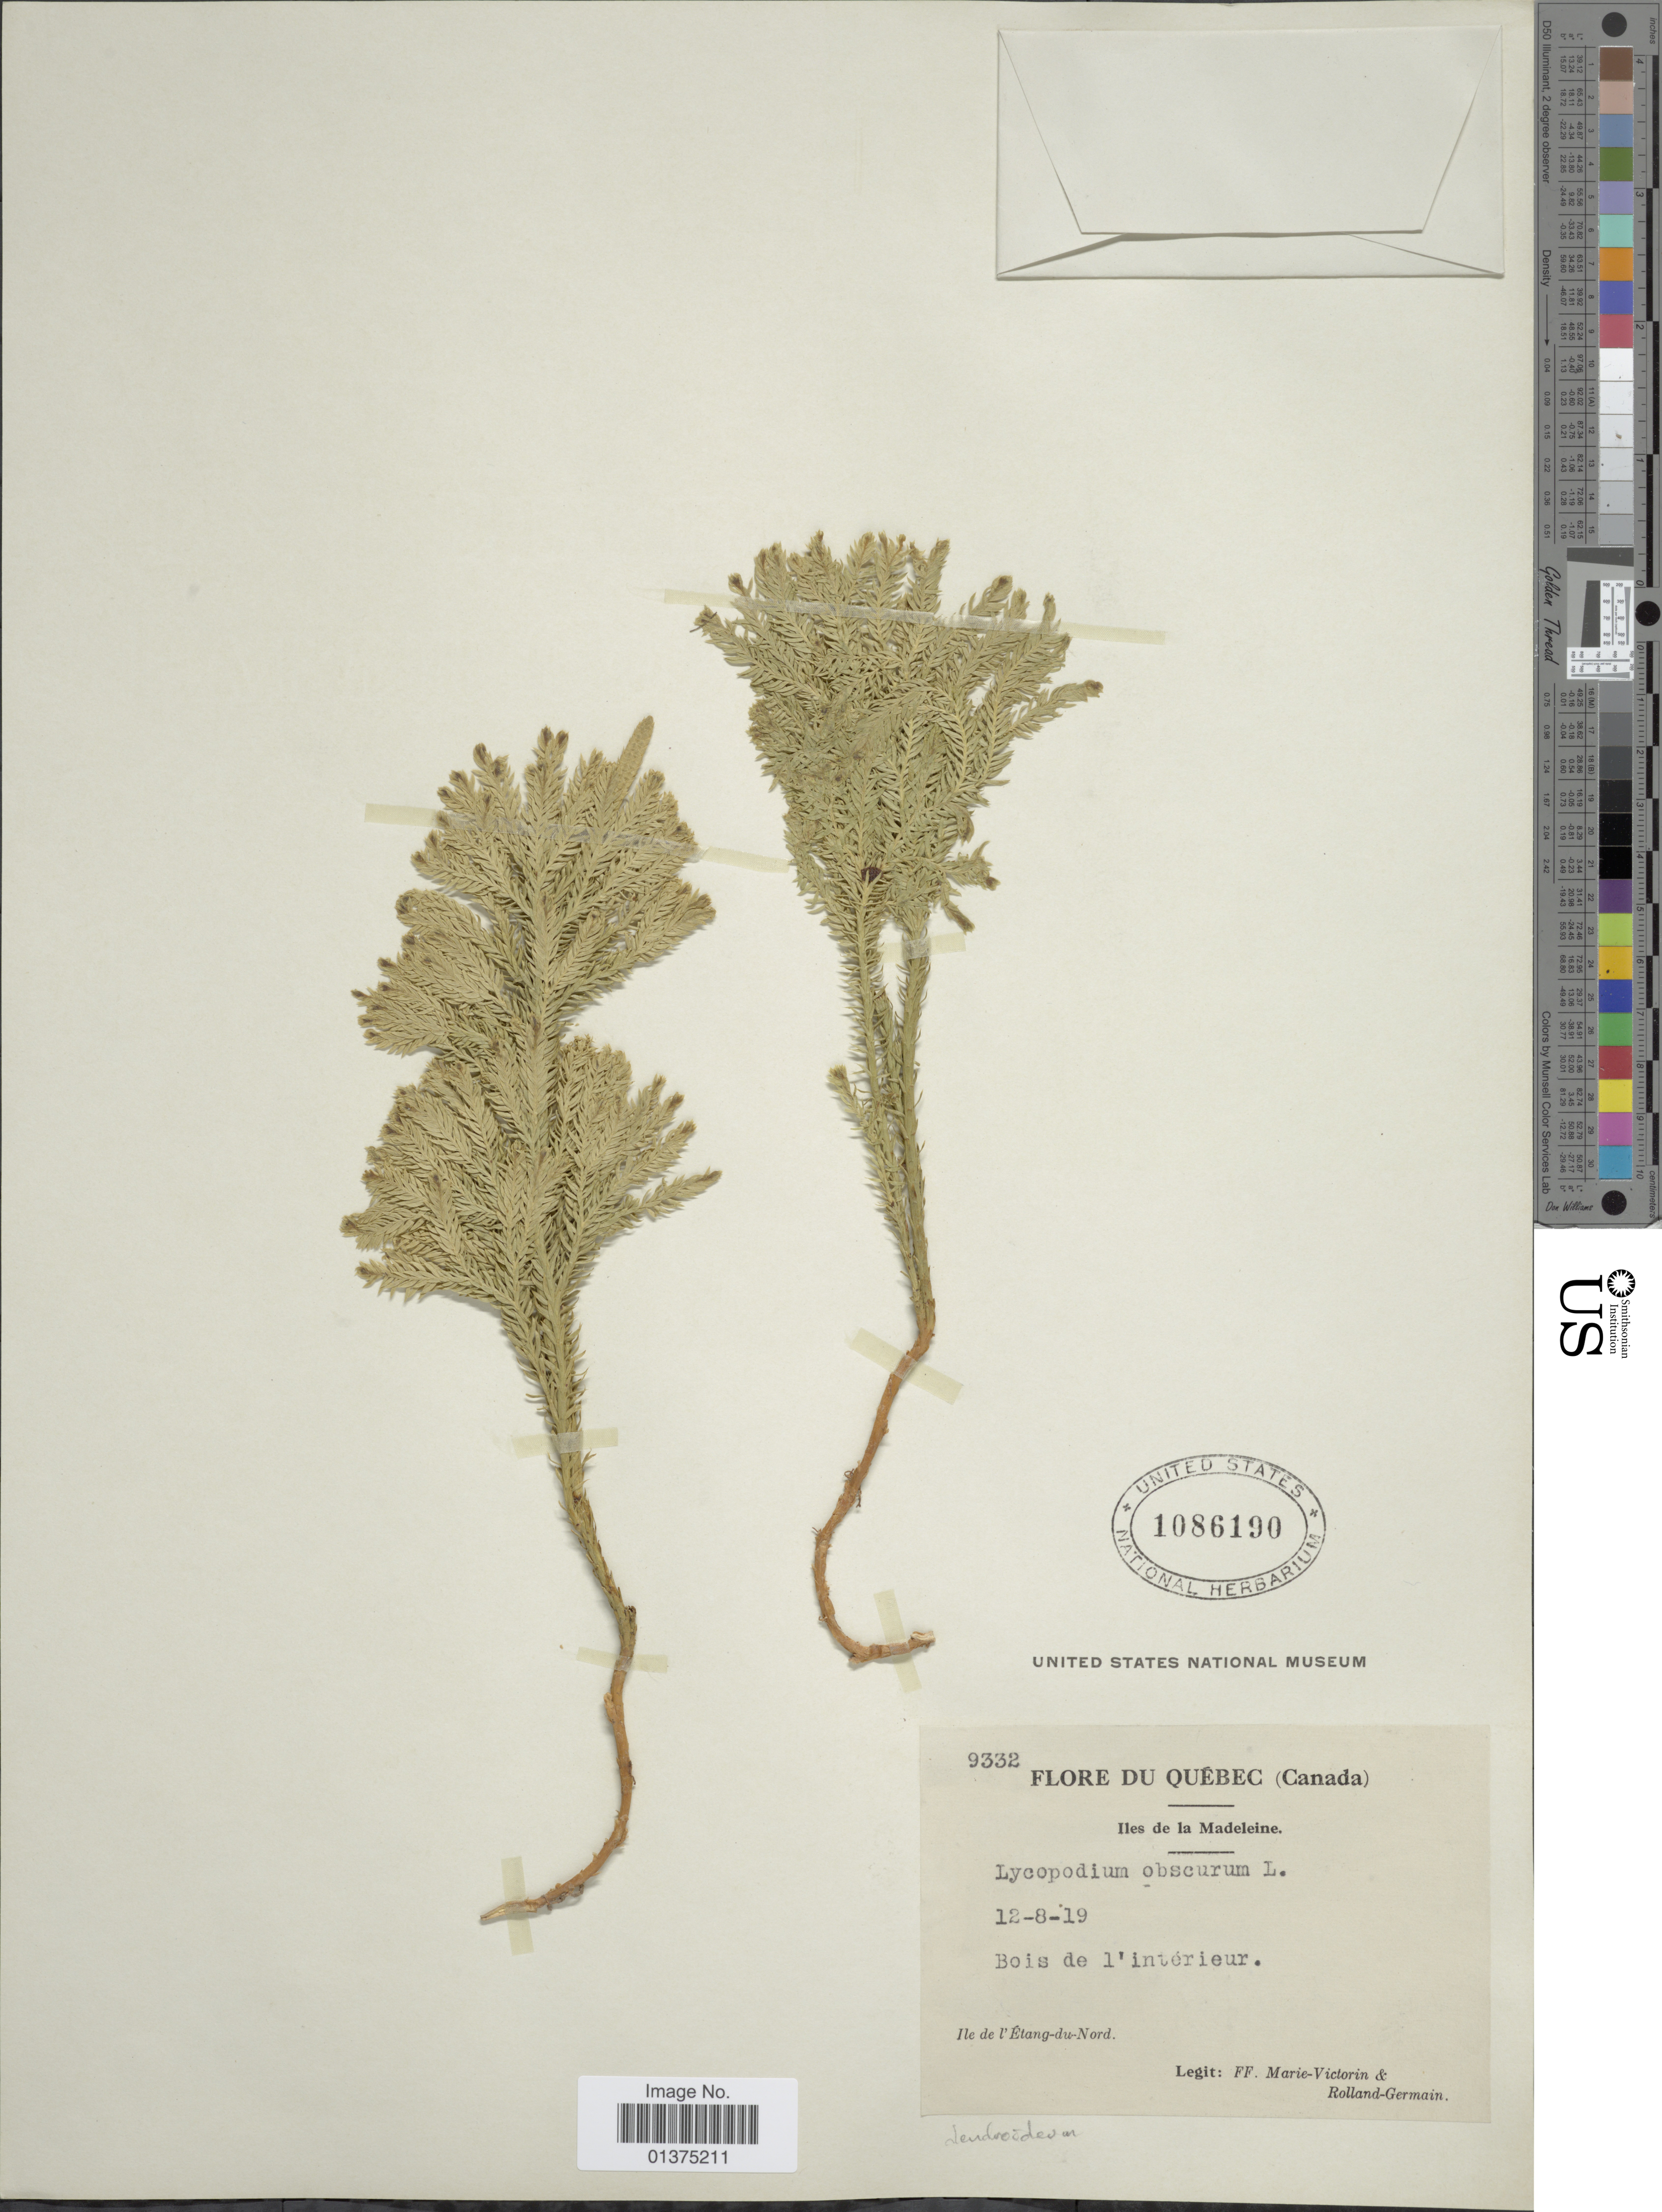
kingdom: Plantae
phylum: Tracheophyta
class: Lycopodiopsida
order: Lycopodiales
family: Lycopodiaceae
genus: Dendrolycopodium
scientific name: Dendrolycopodium dendroideum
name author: (Michx.) A. Haines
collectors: Fr. Marie-Victorin & Rolland-Germain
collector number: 9332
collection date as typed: Transcribed d/m/y: 12/8/19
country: Canada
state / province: Quebec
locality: Iles de la Madeleine, Ile de l'étang-du-Nord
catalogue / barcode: US 1086190